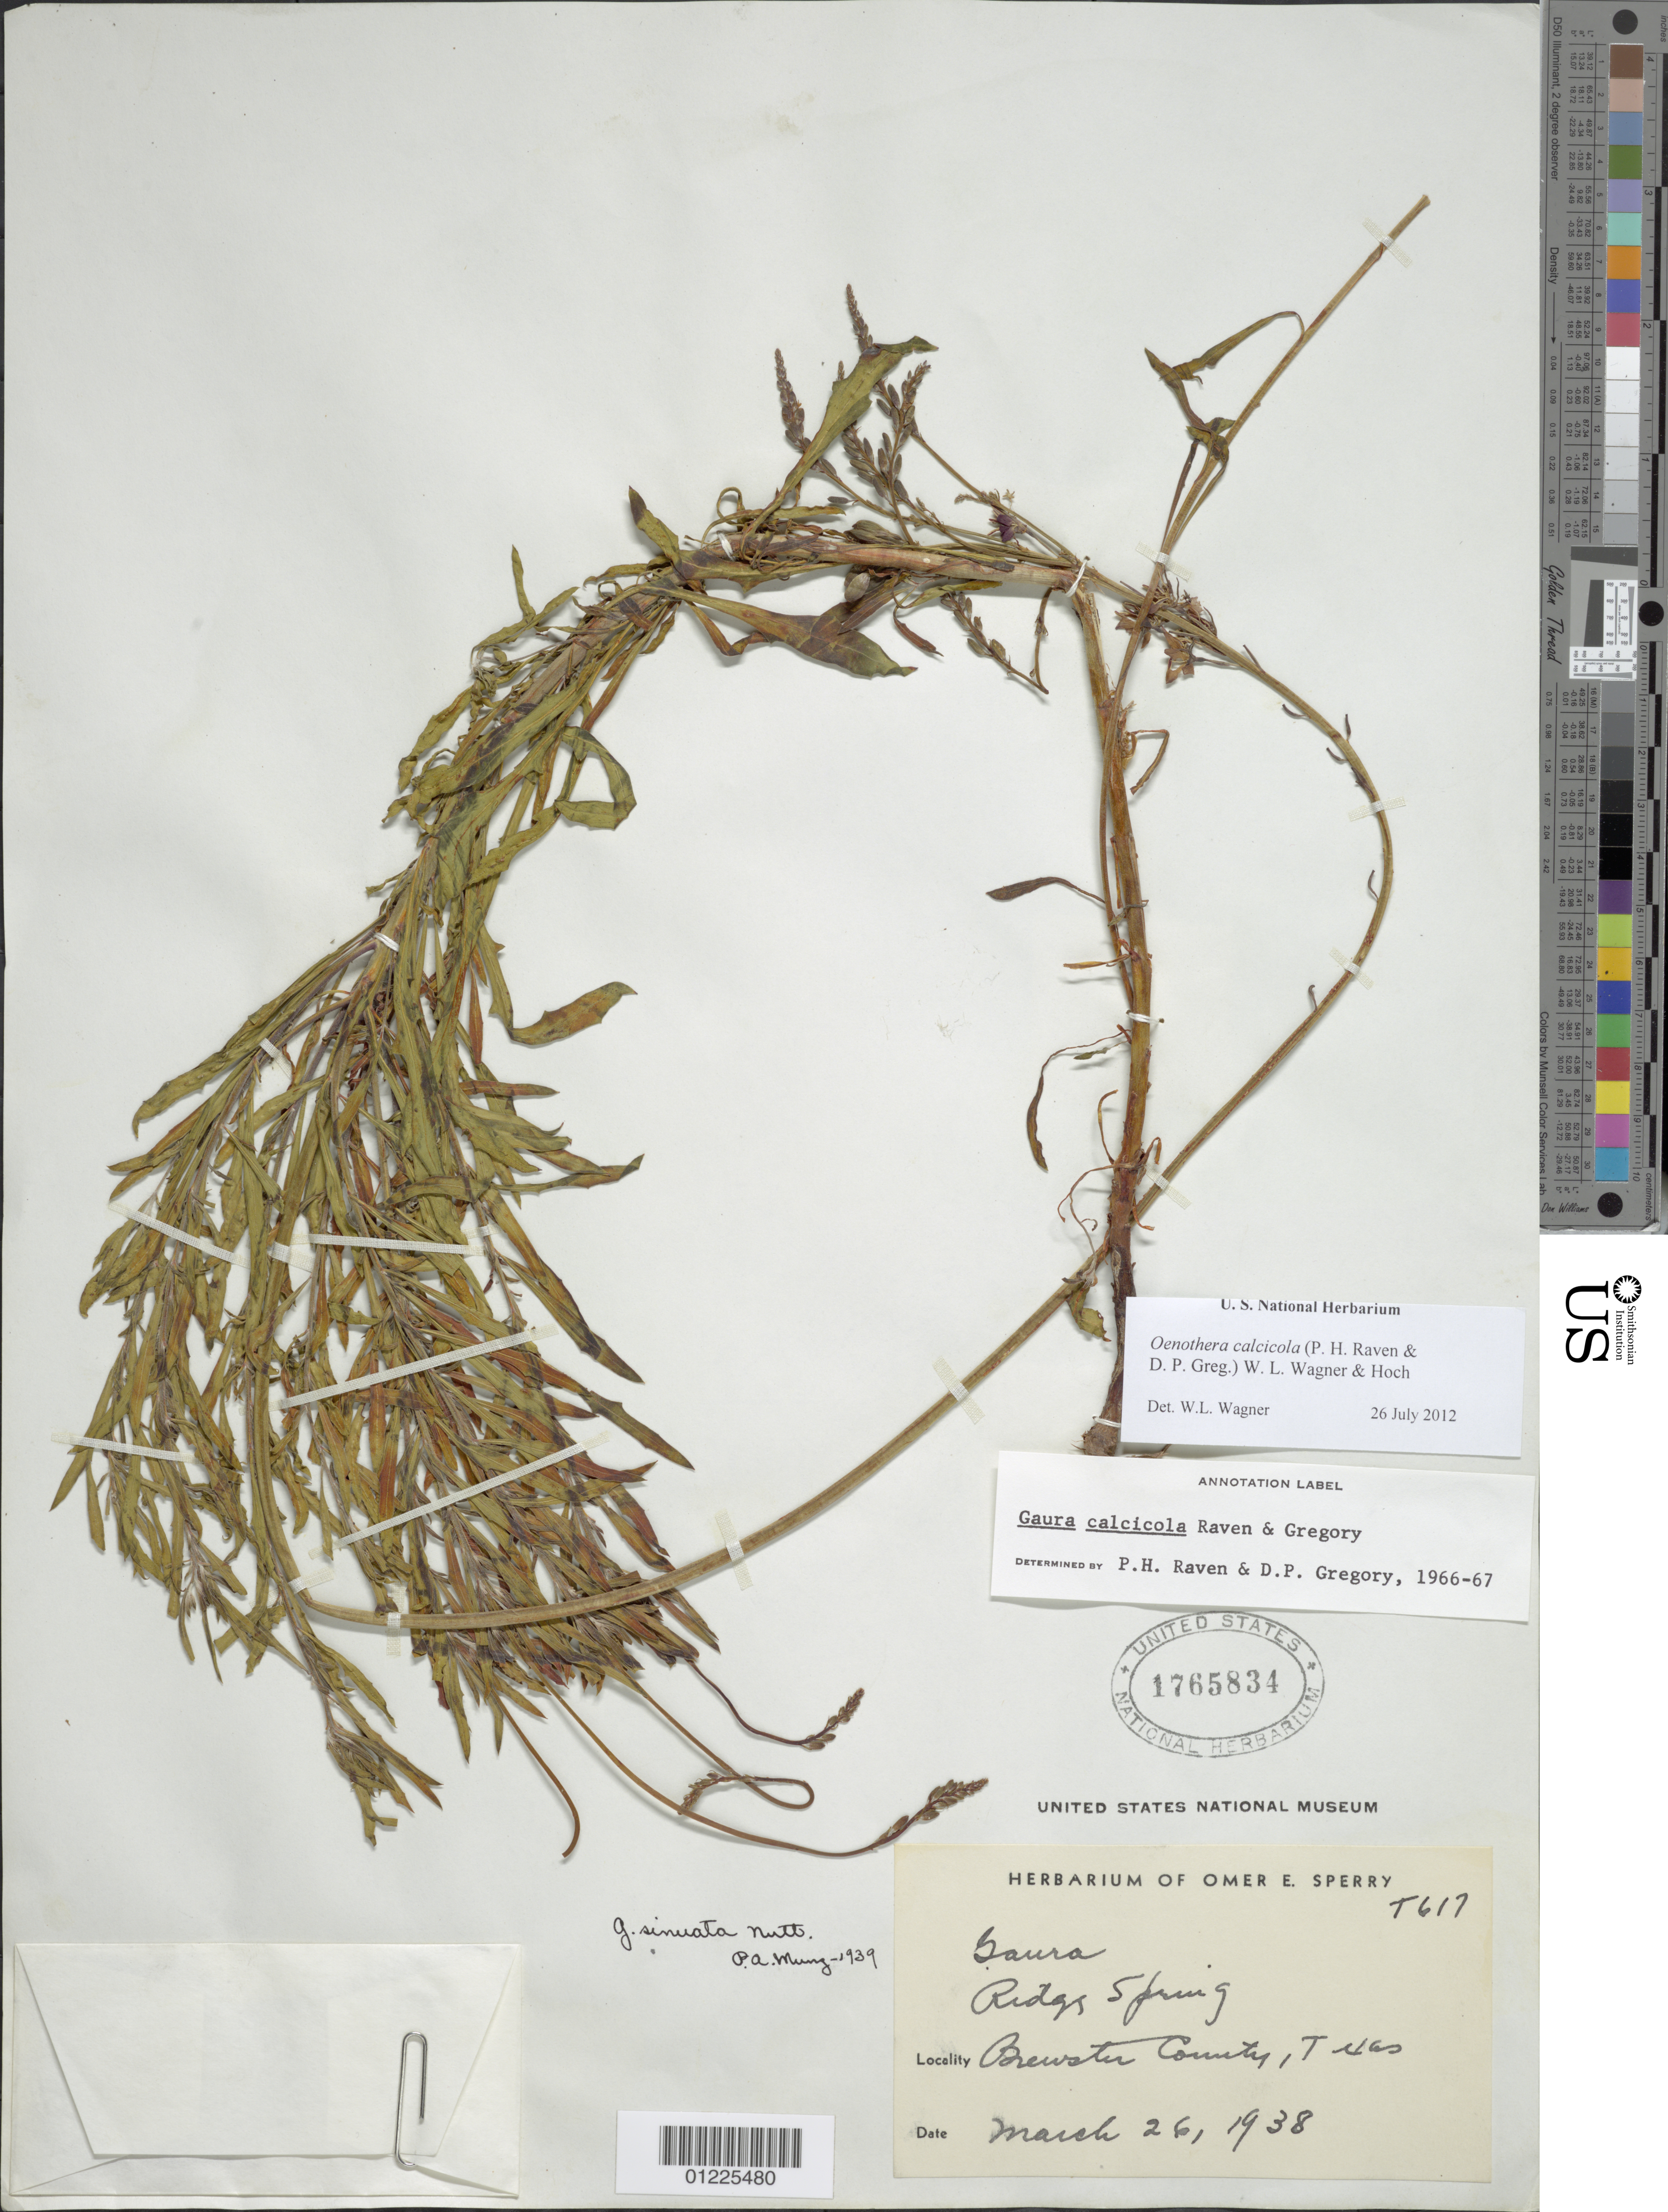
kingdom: Plantae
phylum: Tracheophyta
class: Magnoliopsida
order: Myrtales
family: Onagraceae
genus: Oenothera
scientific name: Oenothera calcicola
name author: (P.H. Raven & D.P. Greg.) W.L. Wagner & Hoch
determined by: Wagner, W. L., (BOT), Smithsonian Institution - National Museum of Natural History (UNITED STATES)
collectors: O. E. Sperry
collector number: T617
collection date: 1938-03-26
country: United States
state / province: Texas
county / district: Brewster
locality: Ridgs Spring.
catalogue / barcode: US 1765834